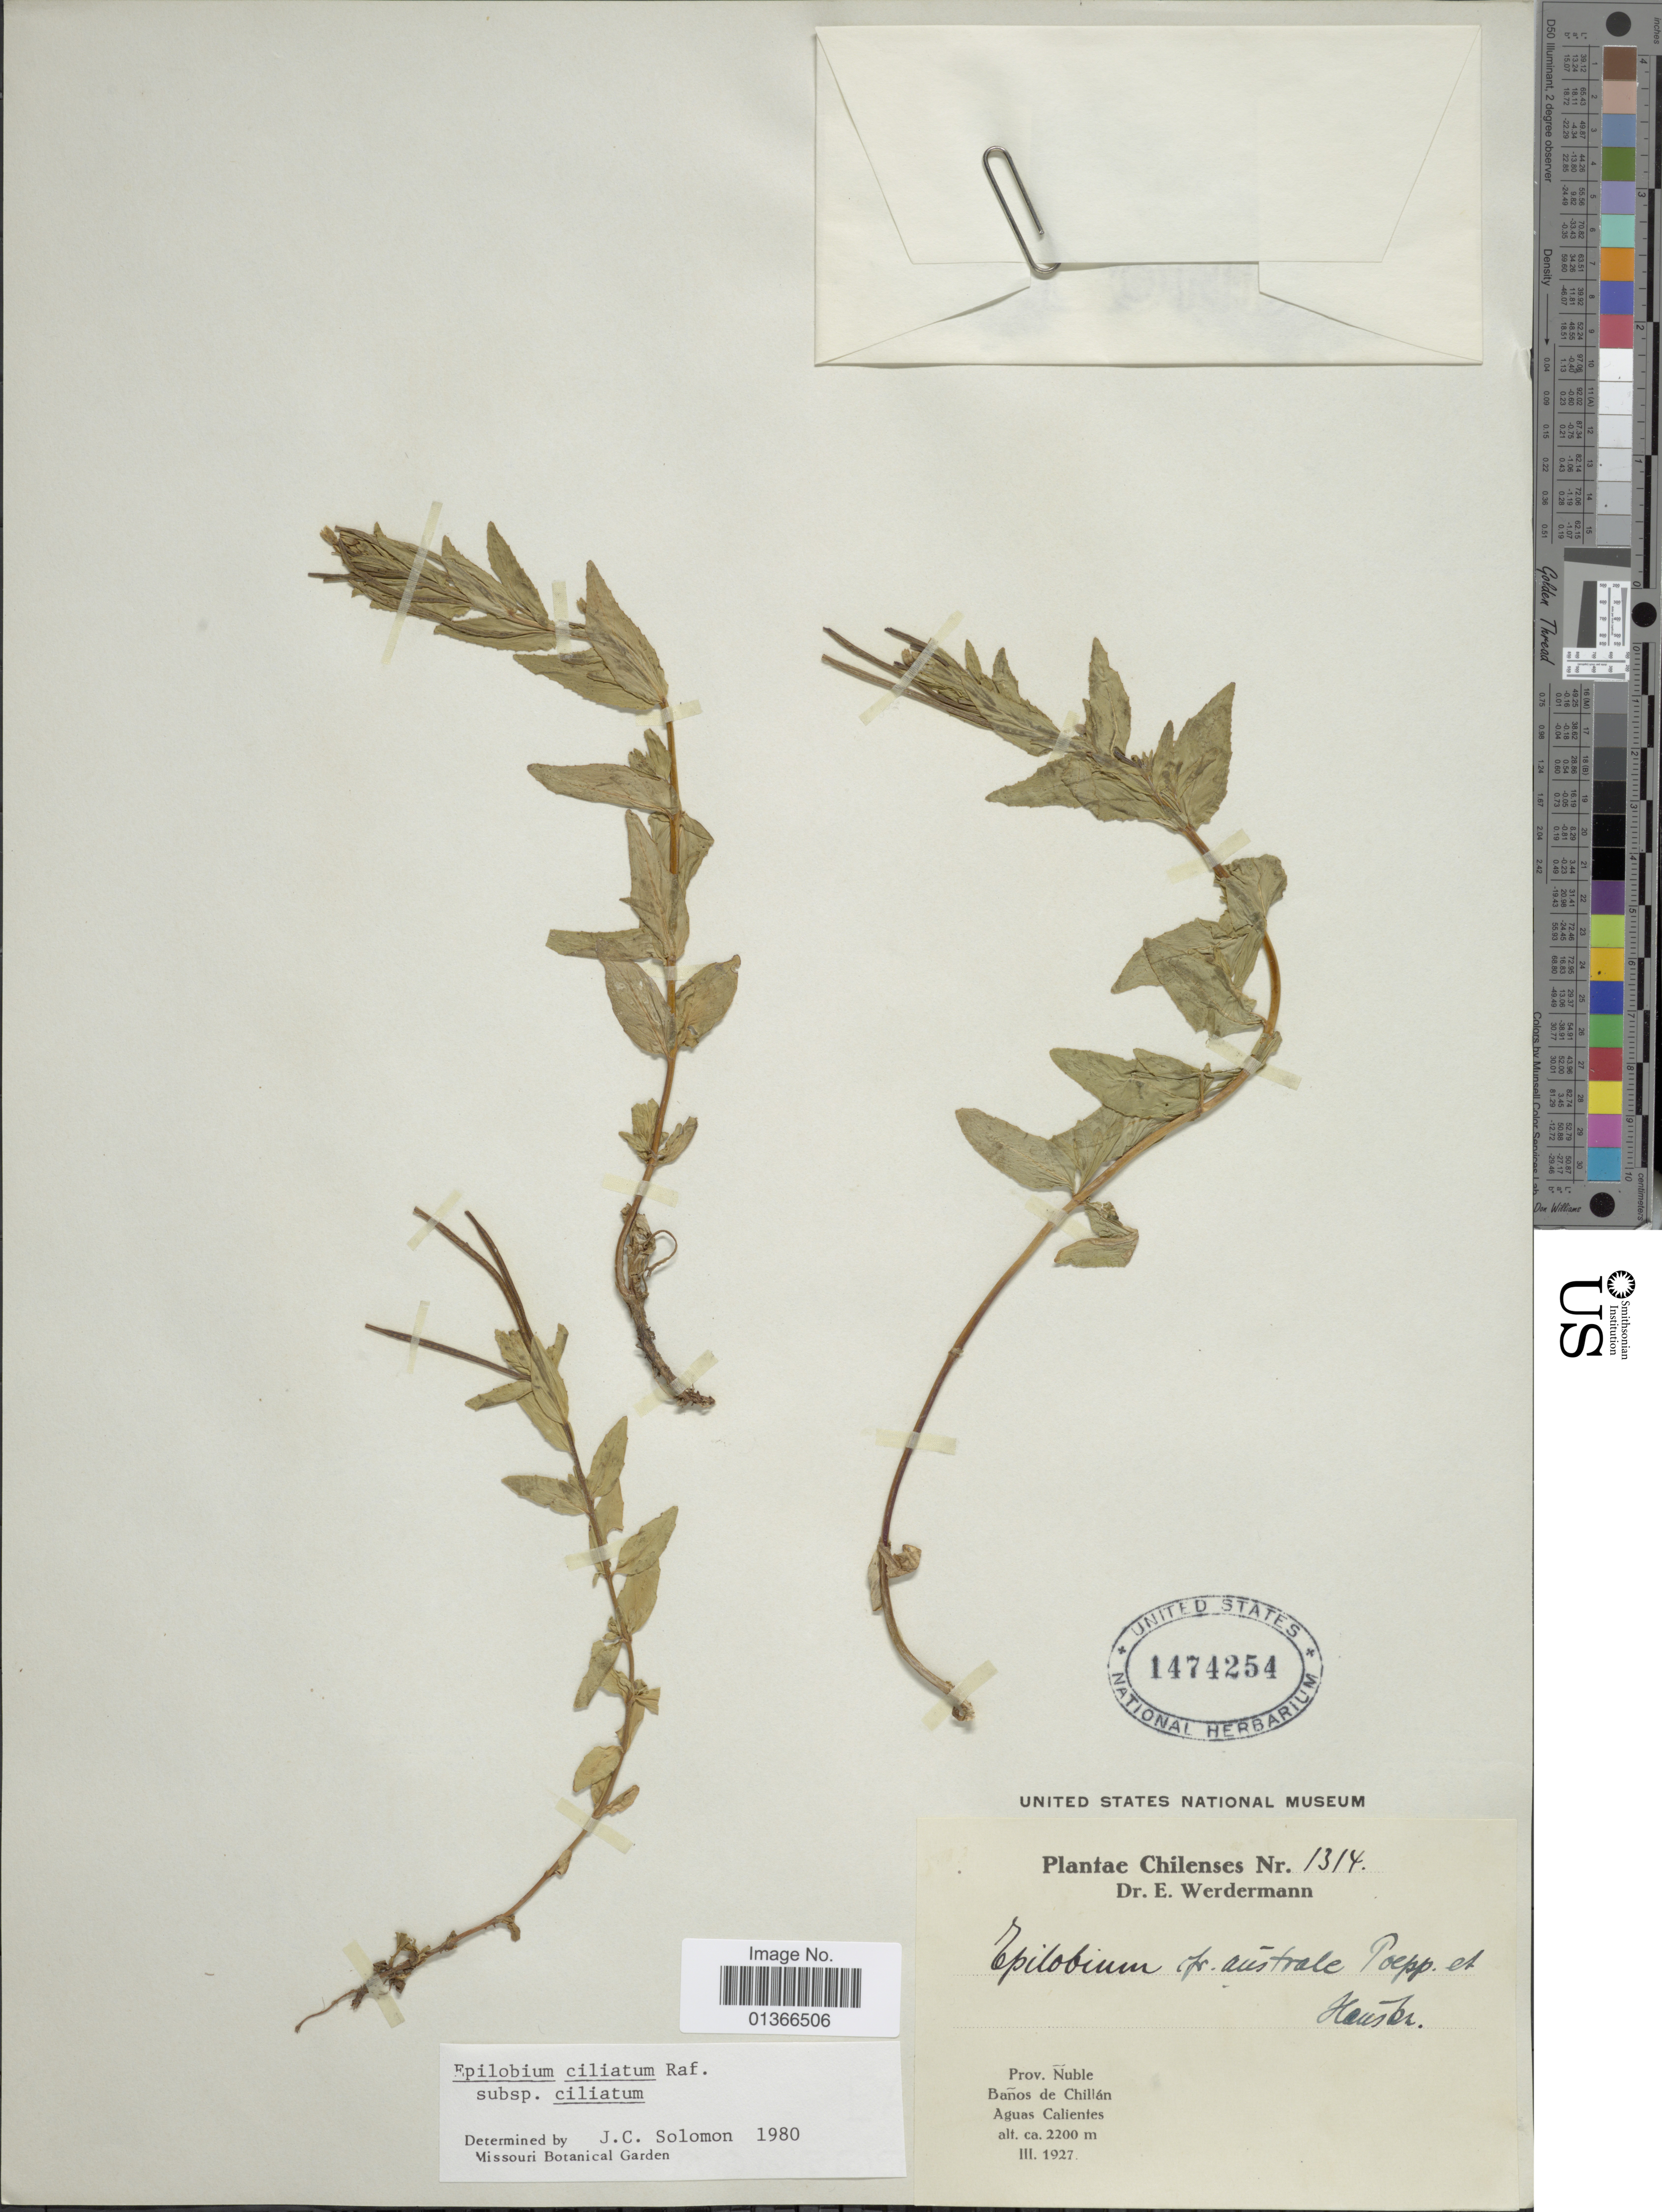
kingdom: Plantae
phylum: Tracheophyta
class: Magnoliopsida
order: Myrtales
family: Onagraceae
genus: Epilobium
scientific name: Epilobium ciliatum subsp. ciliatum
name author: Raf.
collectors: E. Werdermann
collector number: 1314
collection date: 1927-03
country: Chile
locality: Prov. Nuble. Baños de Chillán. Aguas Calientes.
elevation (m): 2200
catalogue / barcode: US 1474254